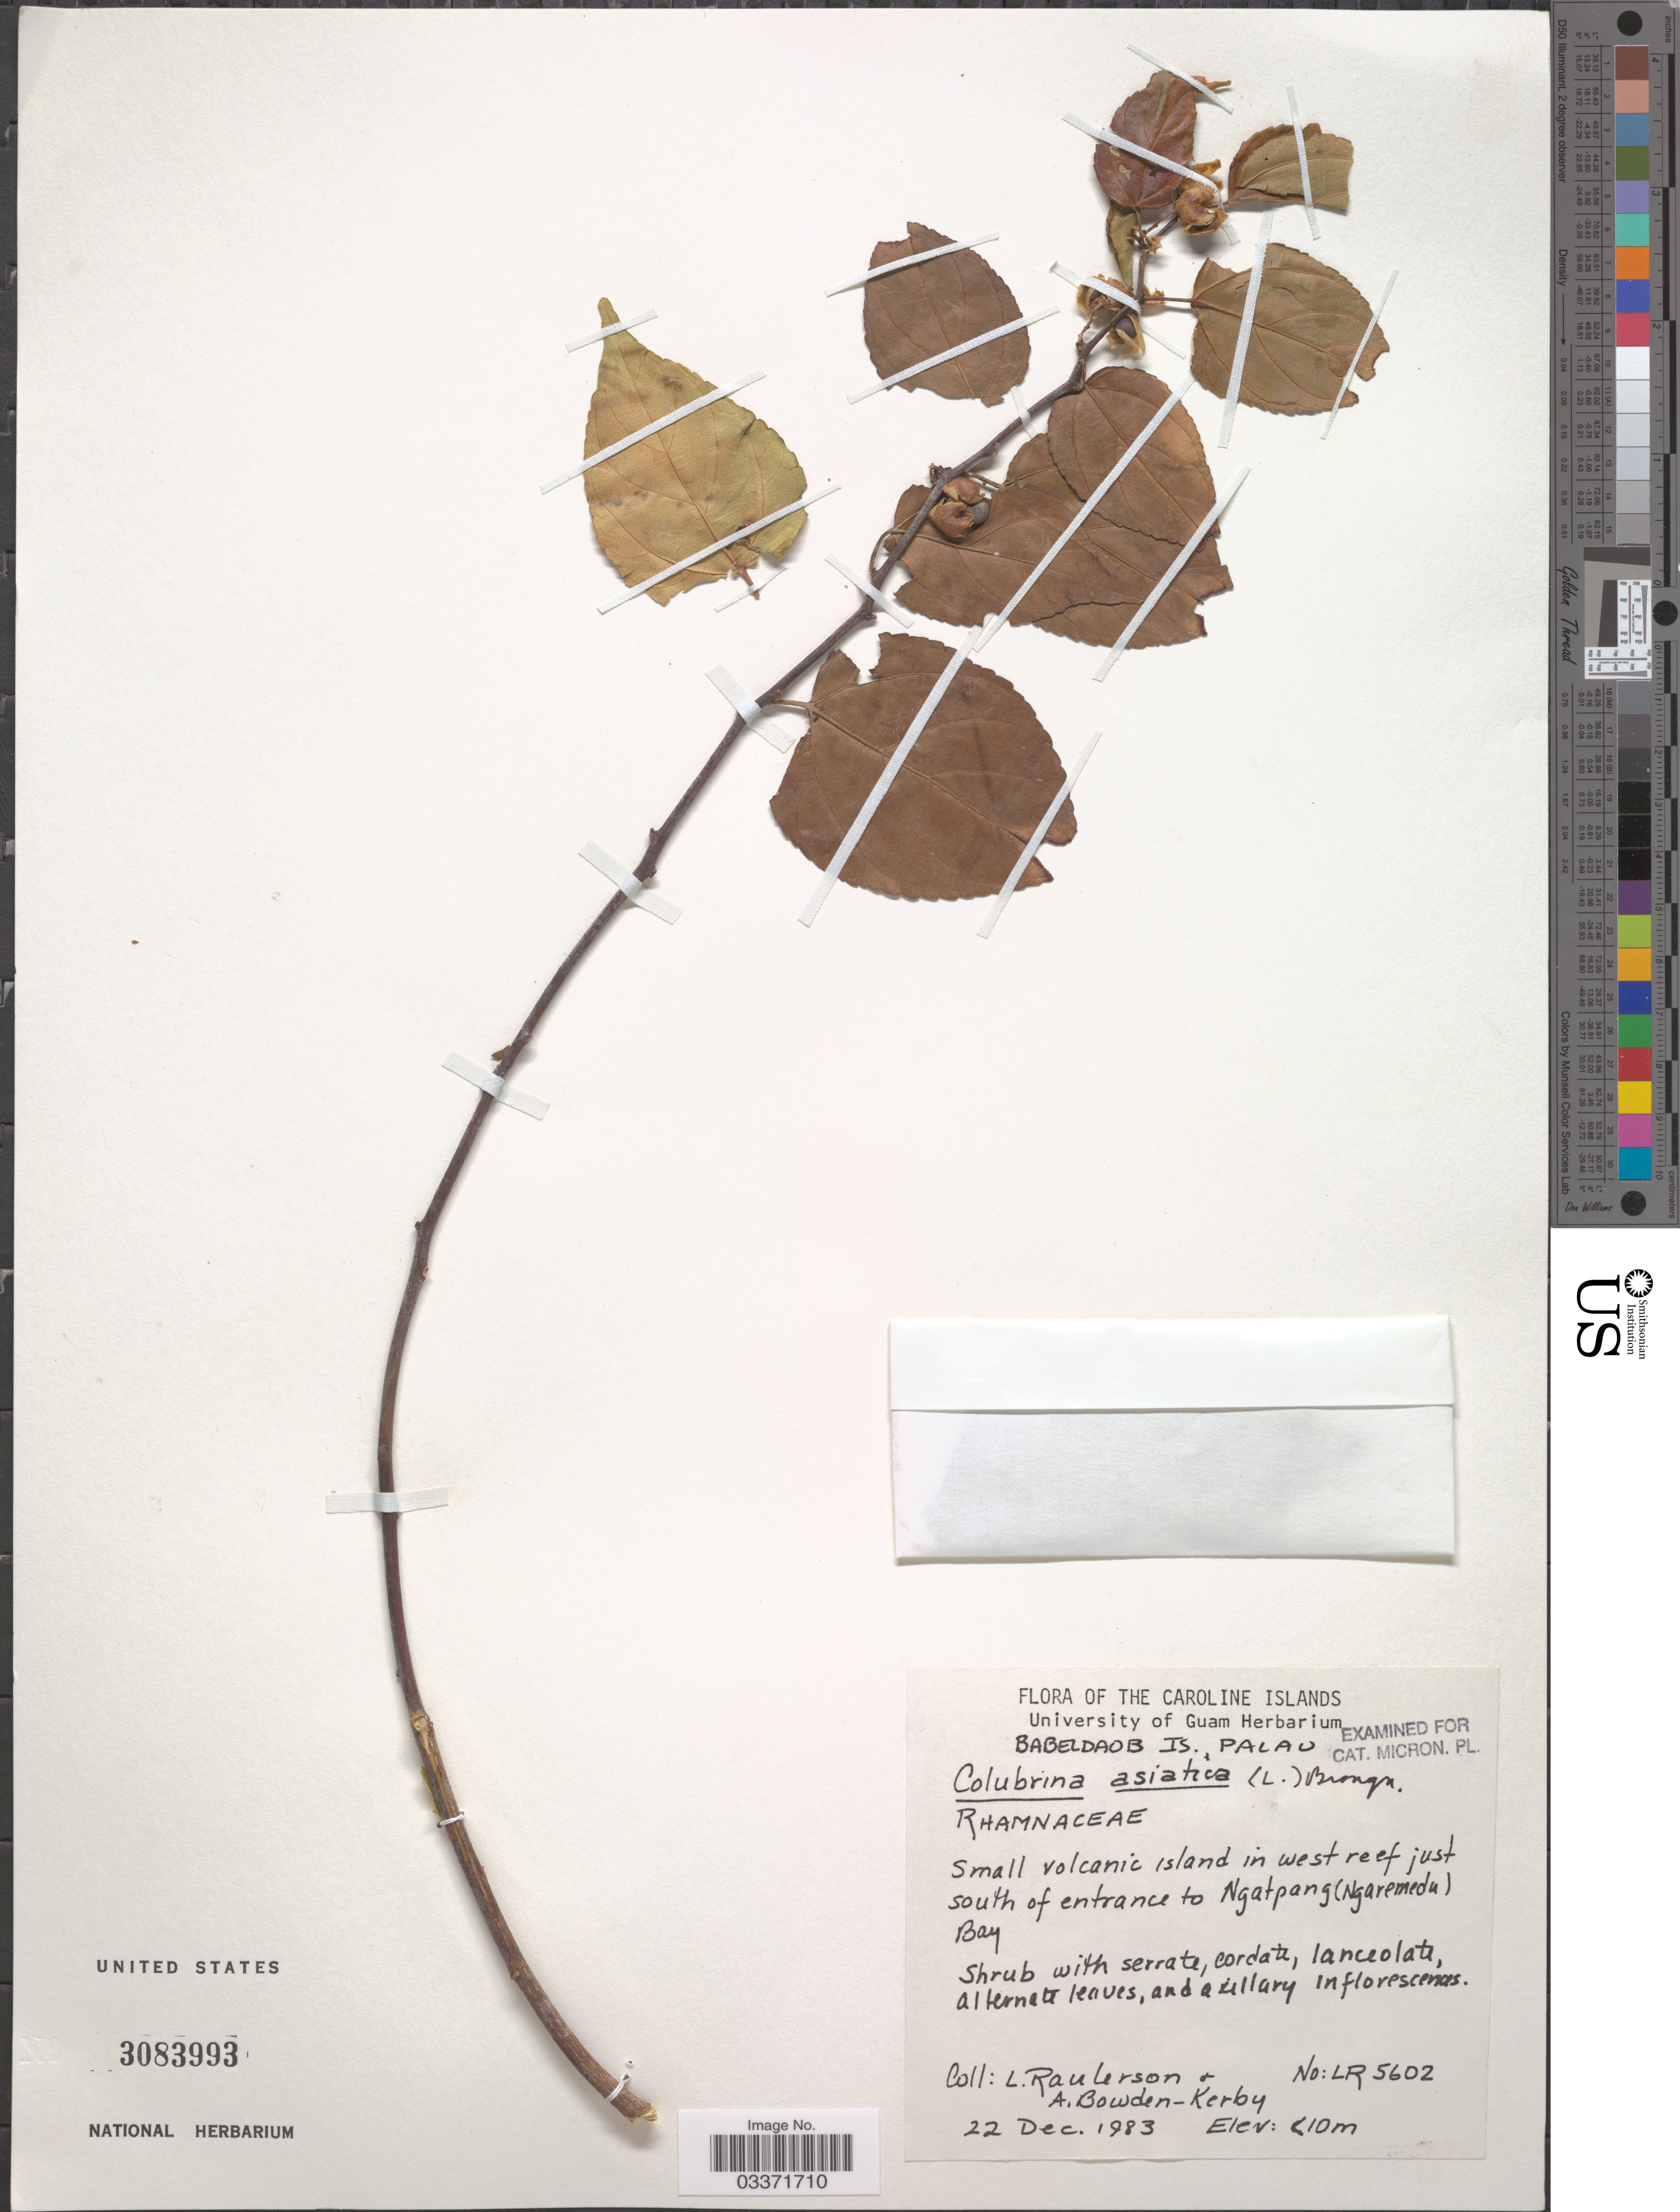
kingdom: Plantae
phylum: Tracheophyta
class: Magnoliopsida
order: Rosales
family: Rhamnaceae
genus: Colubrina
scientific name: Colubrina asiatica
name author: (L.) Brongn.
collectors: L. Raulerson & A. Bowden-Kerby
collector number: LR5602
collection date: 1983-12-22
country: Palau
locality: The Caroline Islands, Babeldaob Is., Palau, Small volcanic island in west reef just south of entrance to Ngatpang (Ngaremedu) Bay.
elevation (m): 10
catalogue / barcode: US 3083993